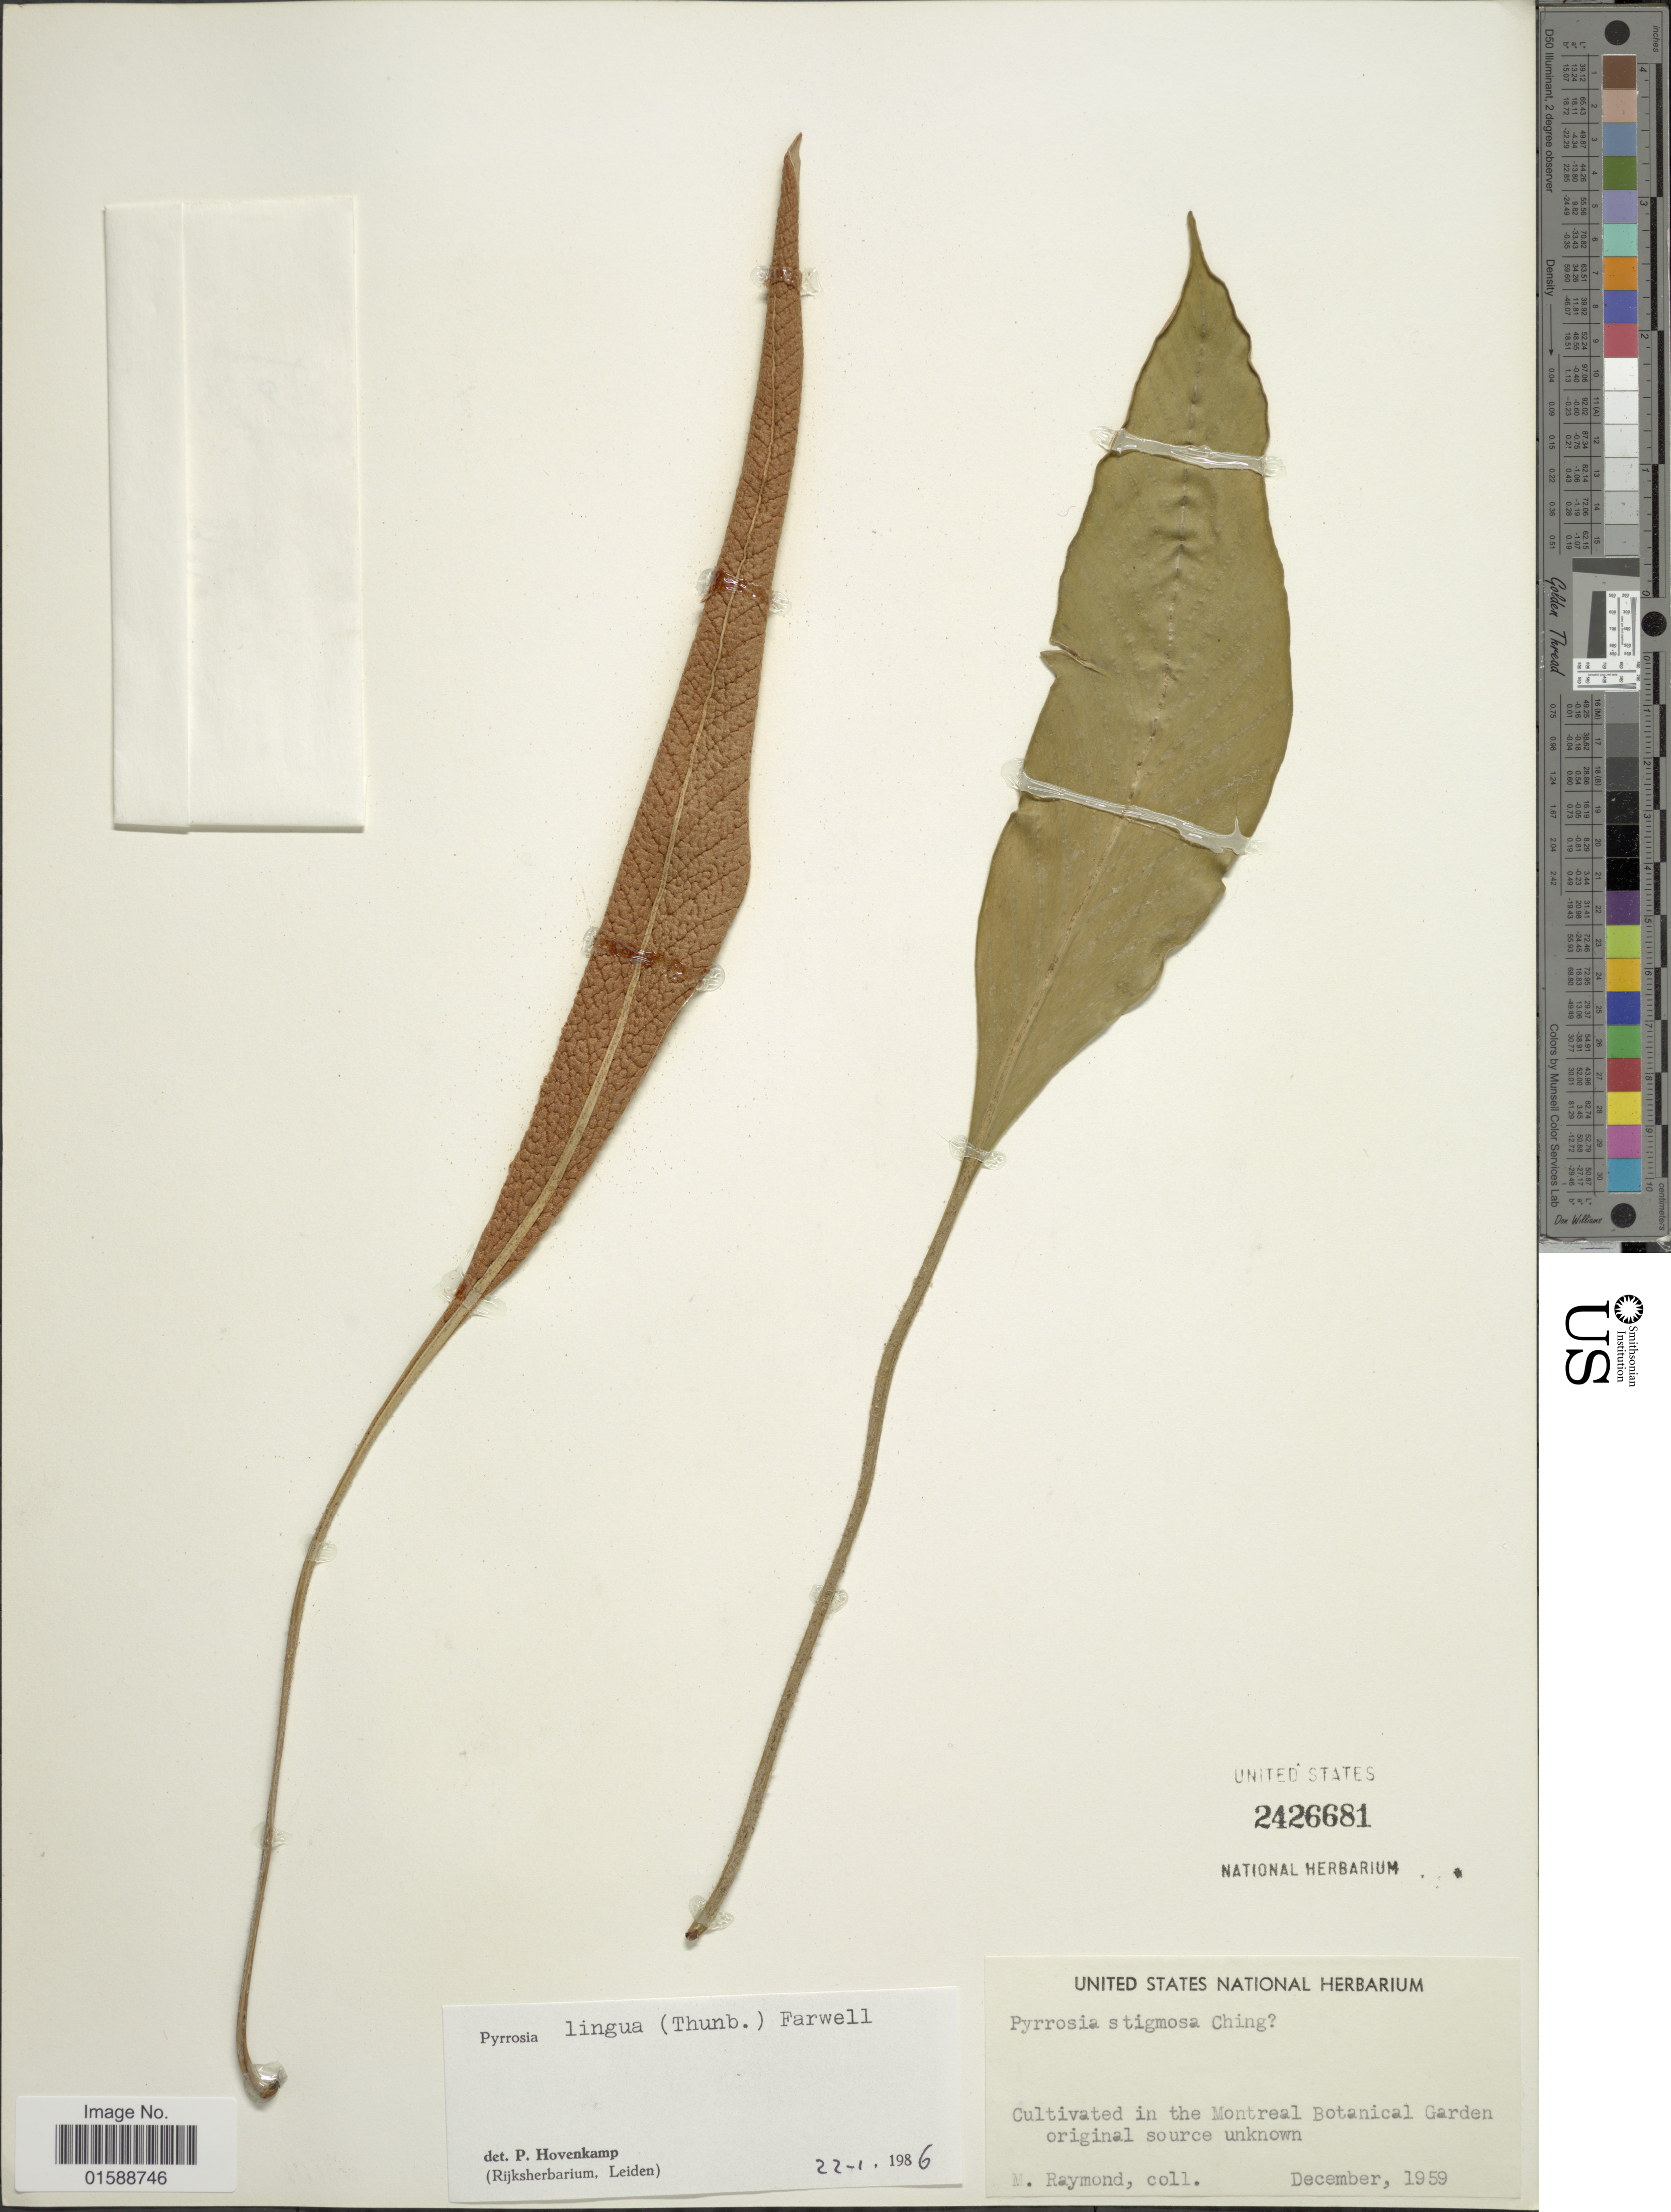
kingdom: Plantae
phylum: Tracheophyta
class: Polypodiopsida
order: Polypodiales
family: Polypodiaceae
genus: Pyrrosia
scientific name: Pyrrosia lingua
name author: (Thurb.) Farw.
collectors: M. Raymond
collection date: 1959-12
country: Canada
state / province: Quebec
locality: Montreal Botanical Garden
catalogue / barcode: US 2426681